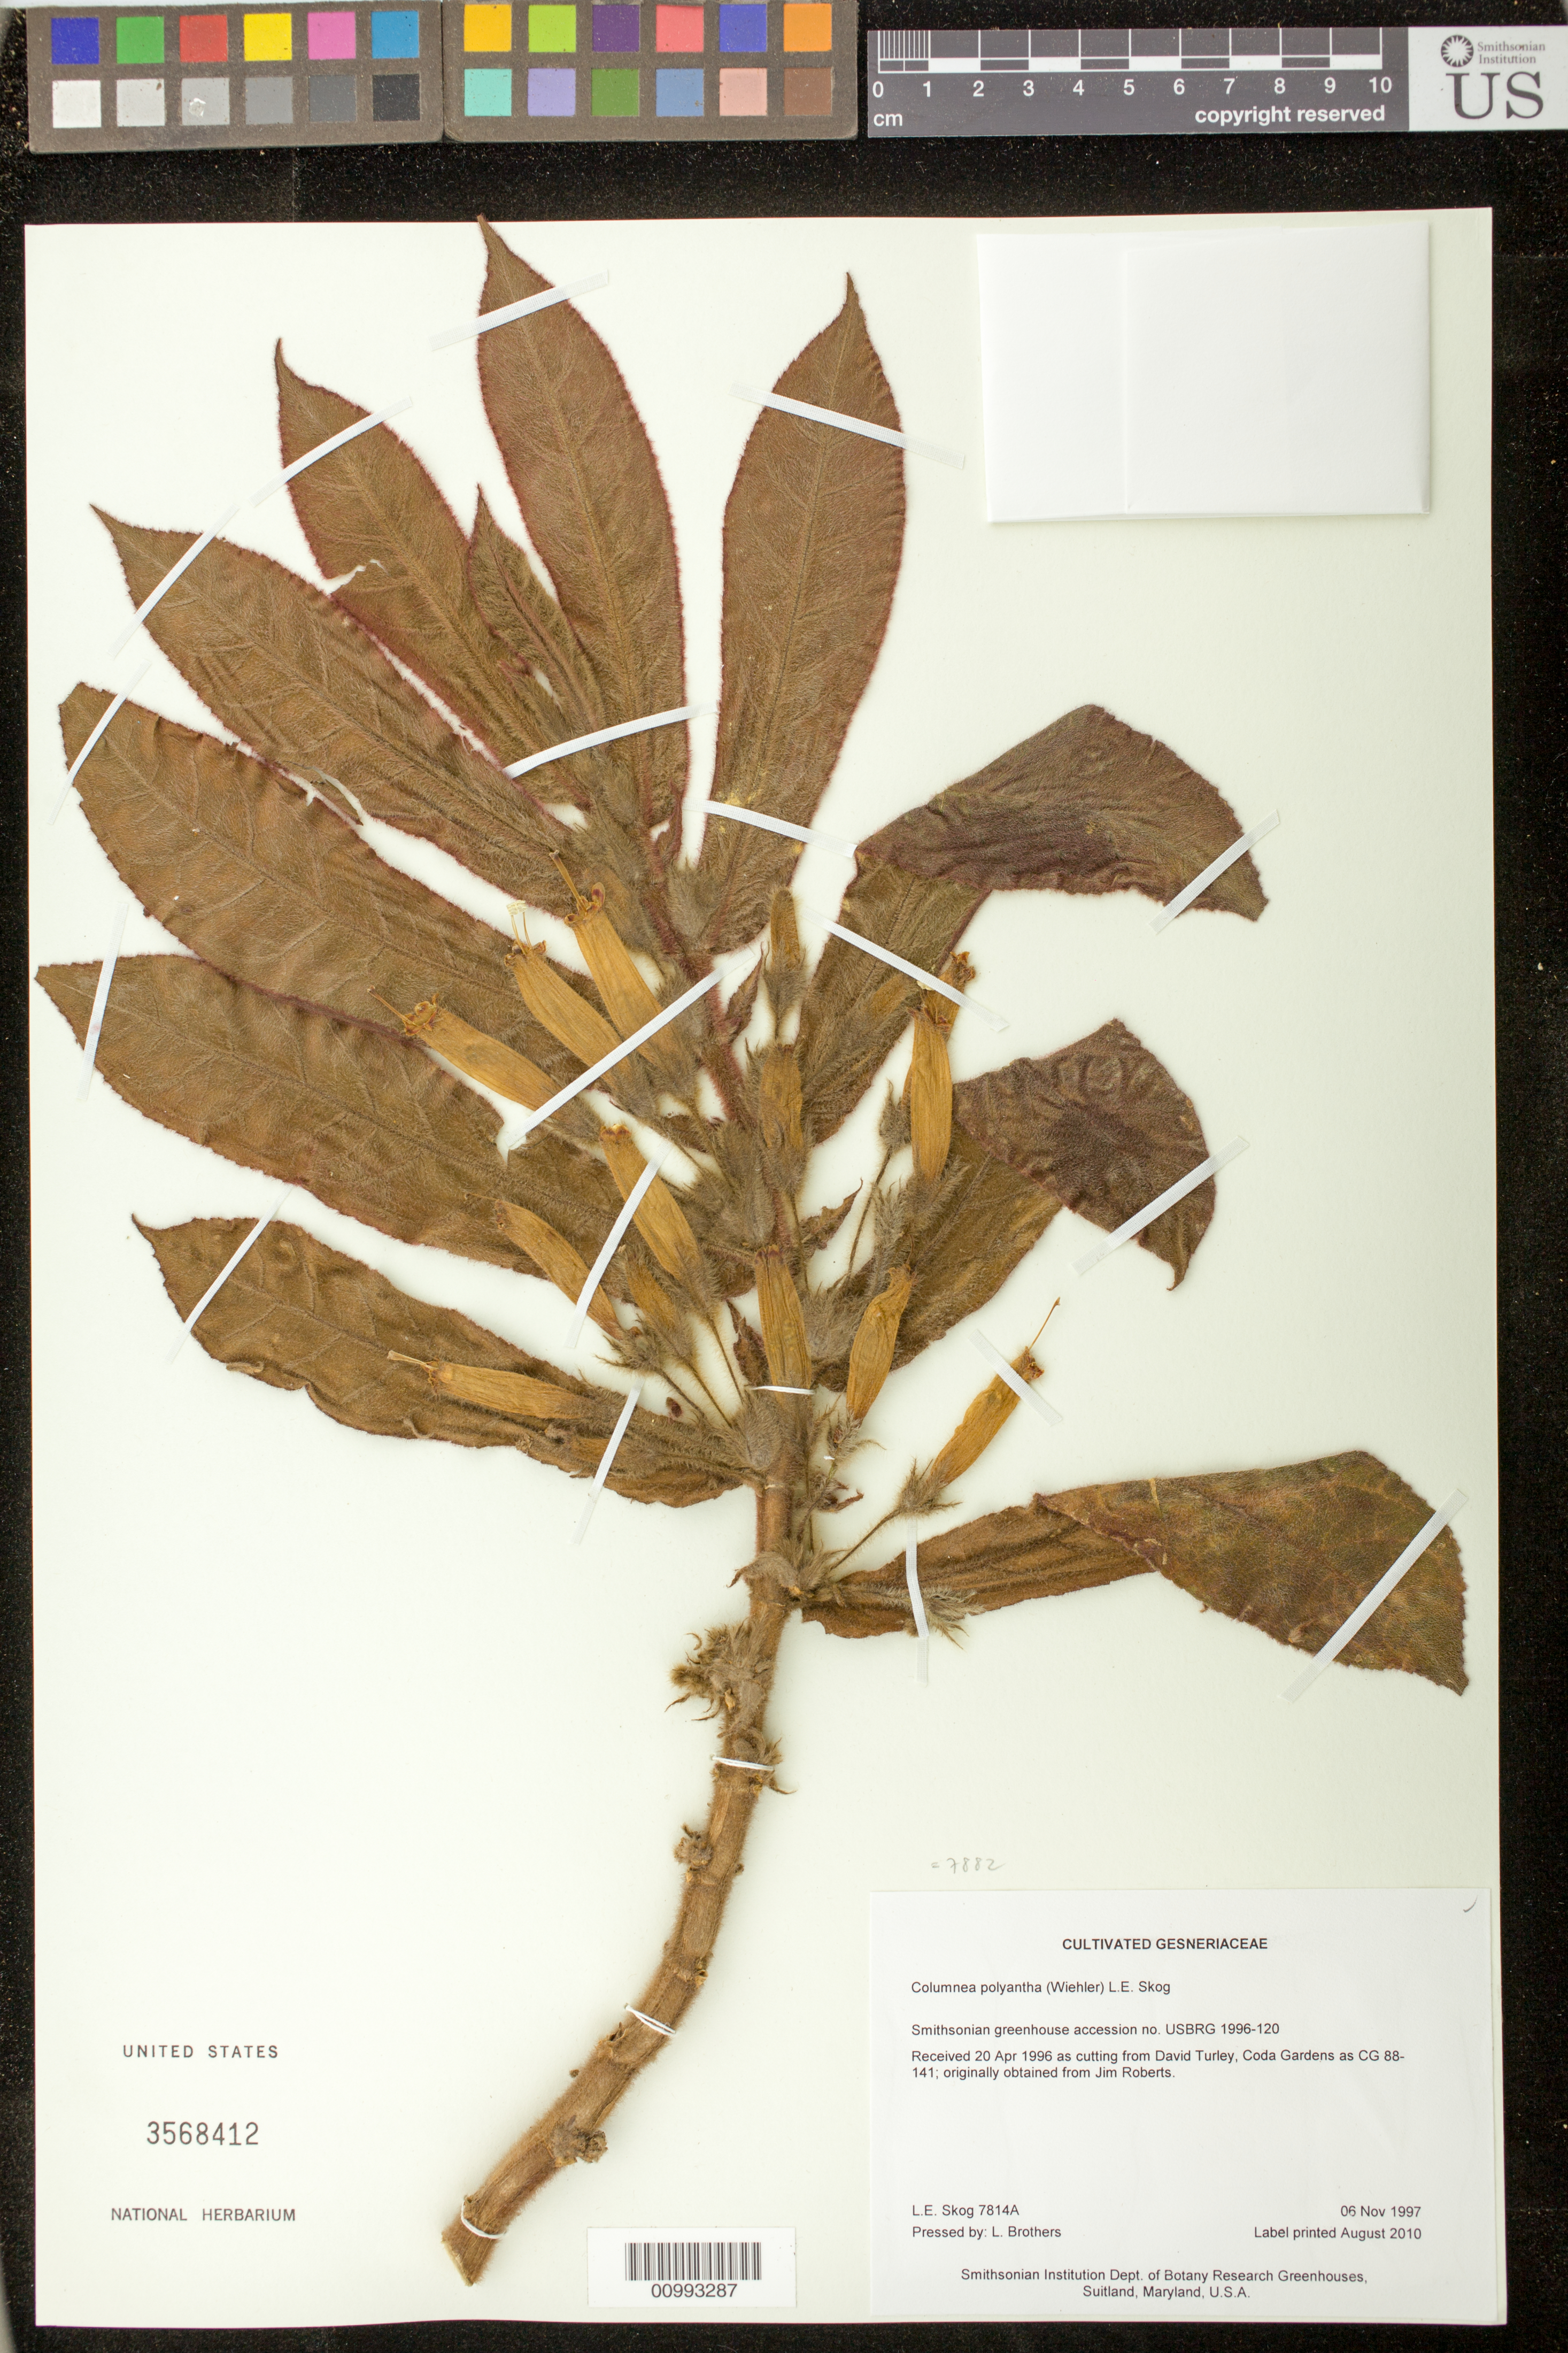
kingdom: Plantae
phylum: Tracheophyta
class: Magnoliopsida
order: Lamiales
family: Gesneriaceae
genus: Columnea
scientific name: Columnea polyantha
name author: (Wiehler) L.E. Skog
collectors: L. E. Skog & L. Brothers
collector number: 7814 A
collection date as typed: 06 Nov 1997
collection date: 1997-11-06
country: United States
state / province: Maryland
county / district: Prince George's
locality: Smithsonian Institution Dept. of Botany Research Greenhouses, Suitland, Maryland, U.S.A.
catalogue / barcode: US 3568412